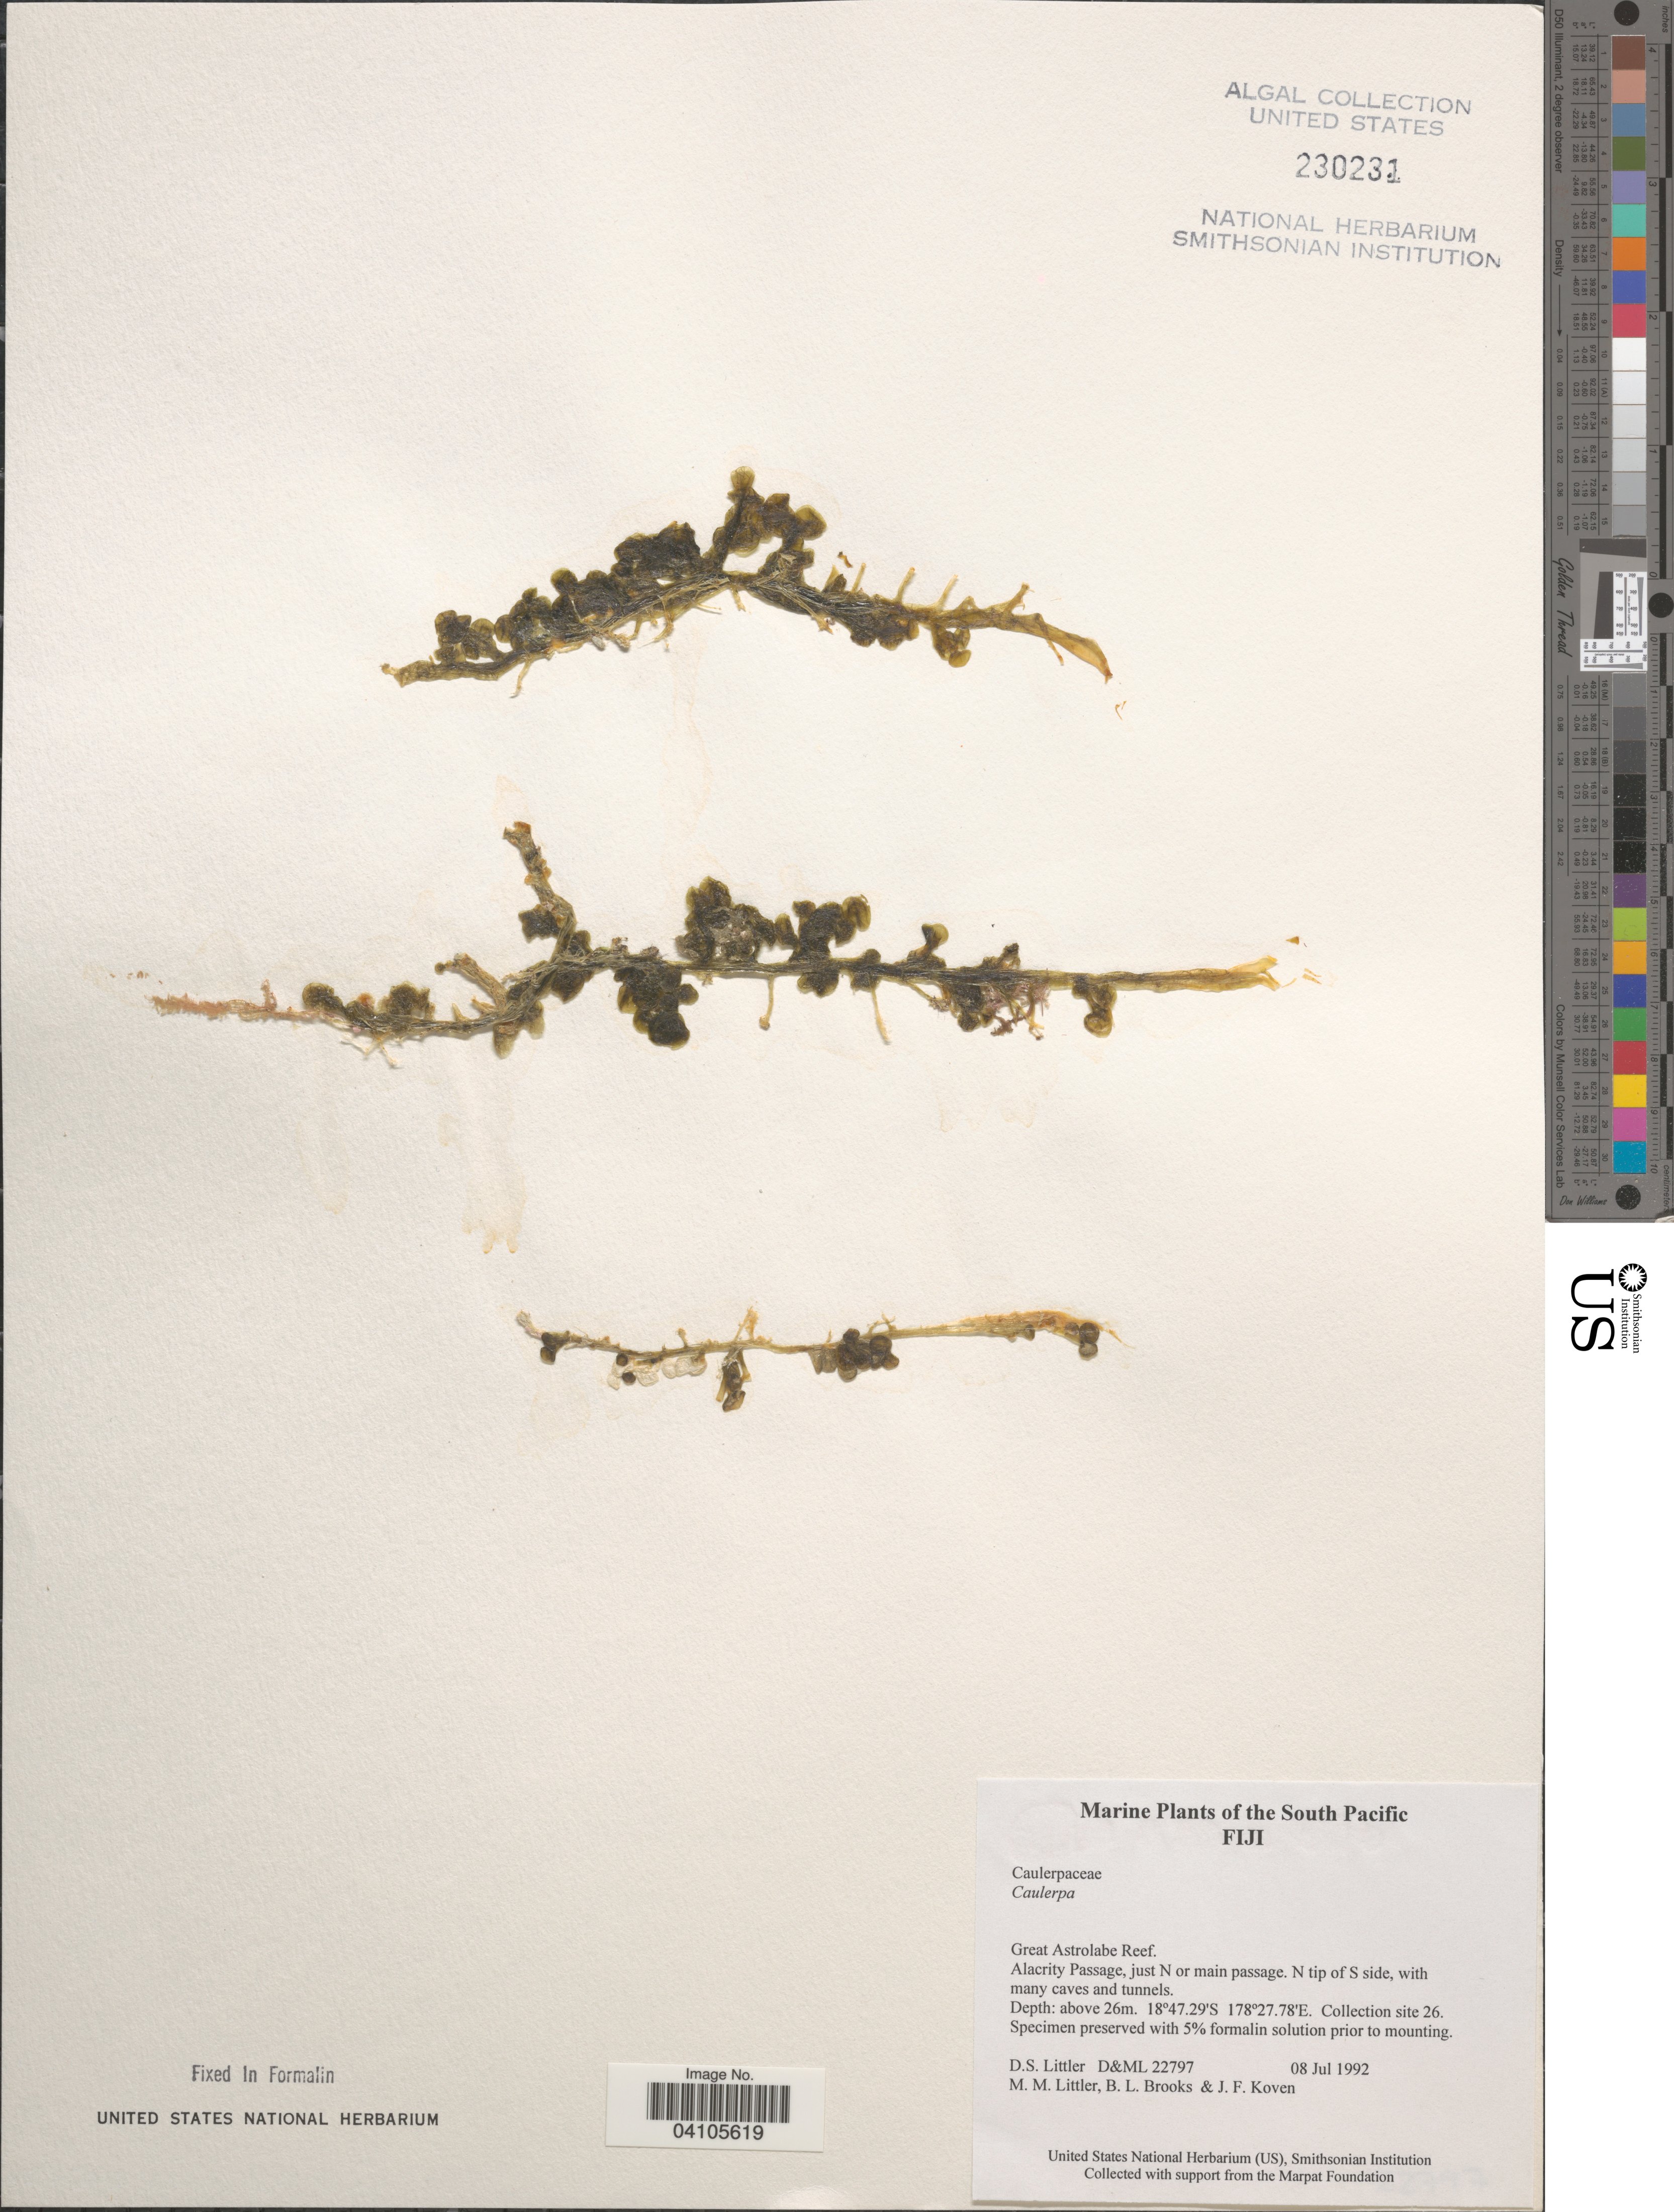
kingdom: Plantae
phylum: Chlorophyta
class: Ulvophyceae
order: Bryopsidales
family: Caulerpaceae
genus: Caulerpa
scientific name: Caulerpa sp.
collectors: D. S. Littler, B. Brooks & J. Koven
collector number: D&ML 22797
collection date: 1992-07-08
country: Fiji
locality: The South Pacific. Great Astrolabe Reef. Alacrity Passage, just N or main passage. N tip of S side, with many caves and tunnels. Site 26.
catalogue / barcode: US 230231